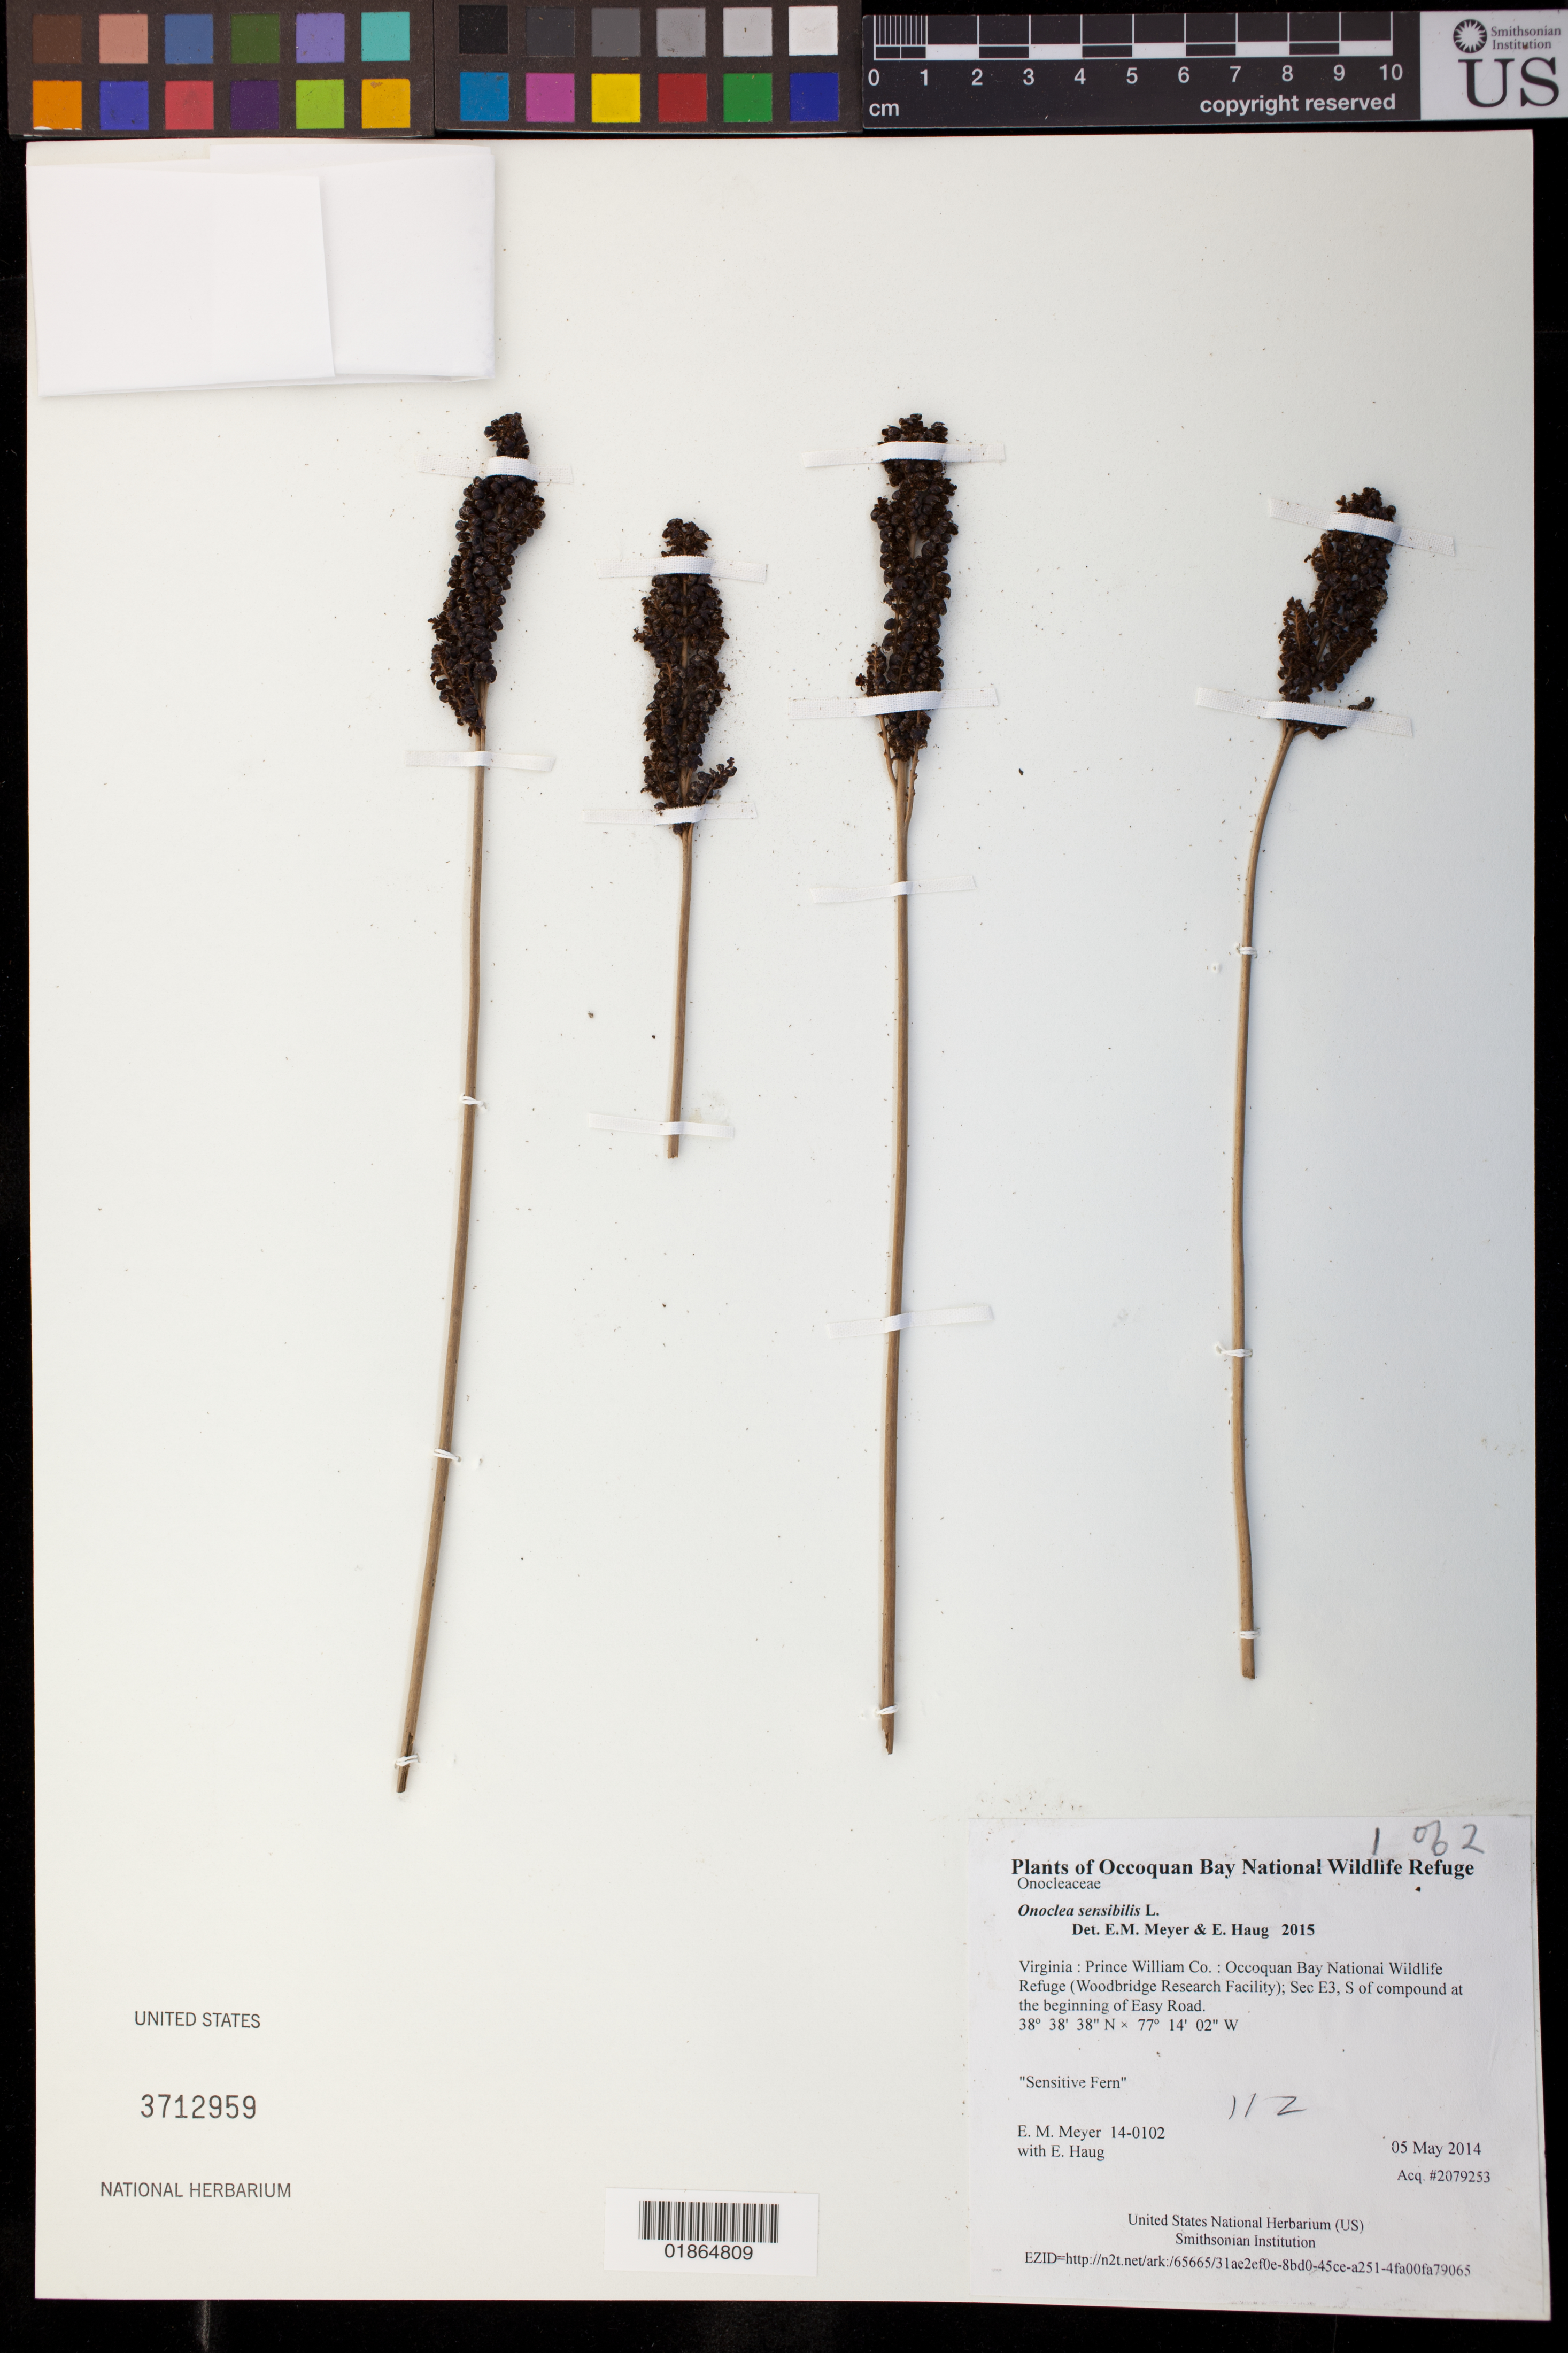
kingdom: Plantae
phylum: Tracheophyta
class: Polypodiopsida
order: Polypodiales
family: Onocleaceae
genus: Onoclea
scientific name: Onoclea sensibilis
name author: L.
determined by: Meyer, E. M.; Haug, E.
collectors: E. M. Meyer & E. Haug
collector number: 14-0102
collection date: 2014-05-05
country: United States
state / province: Virginia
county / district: Prince William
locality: Occoquan Bay National Wildlife Refuge (Woodbridge Research Facility); Sec E3, S of compound at the beginning of Easy Road.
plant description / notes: Sensitive Fern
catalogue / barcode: US 3712959